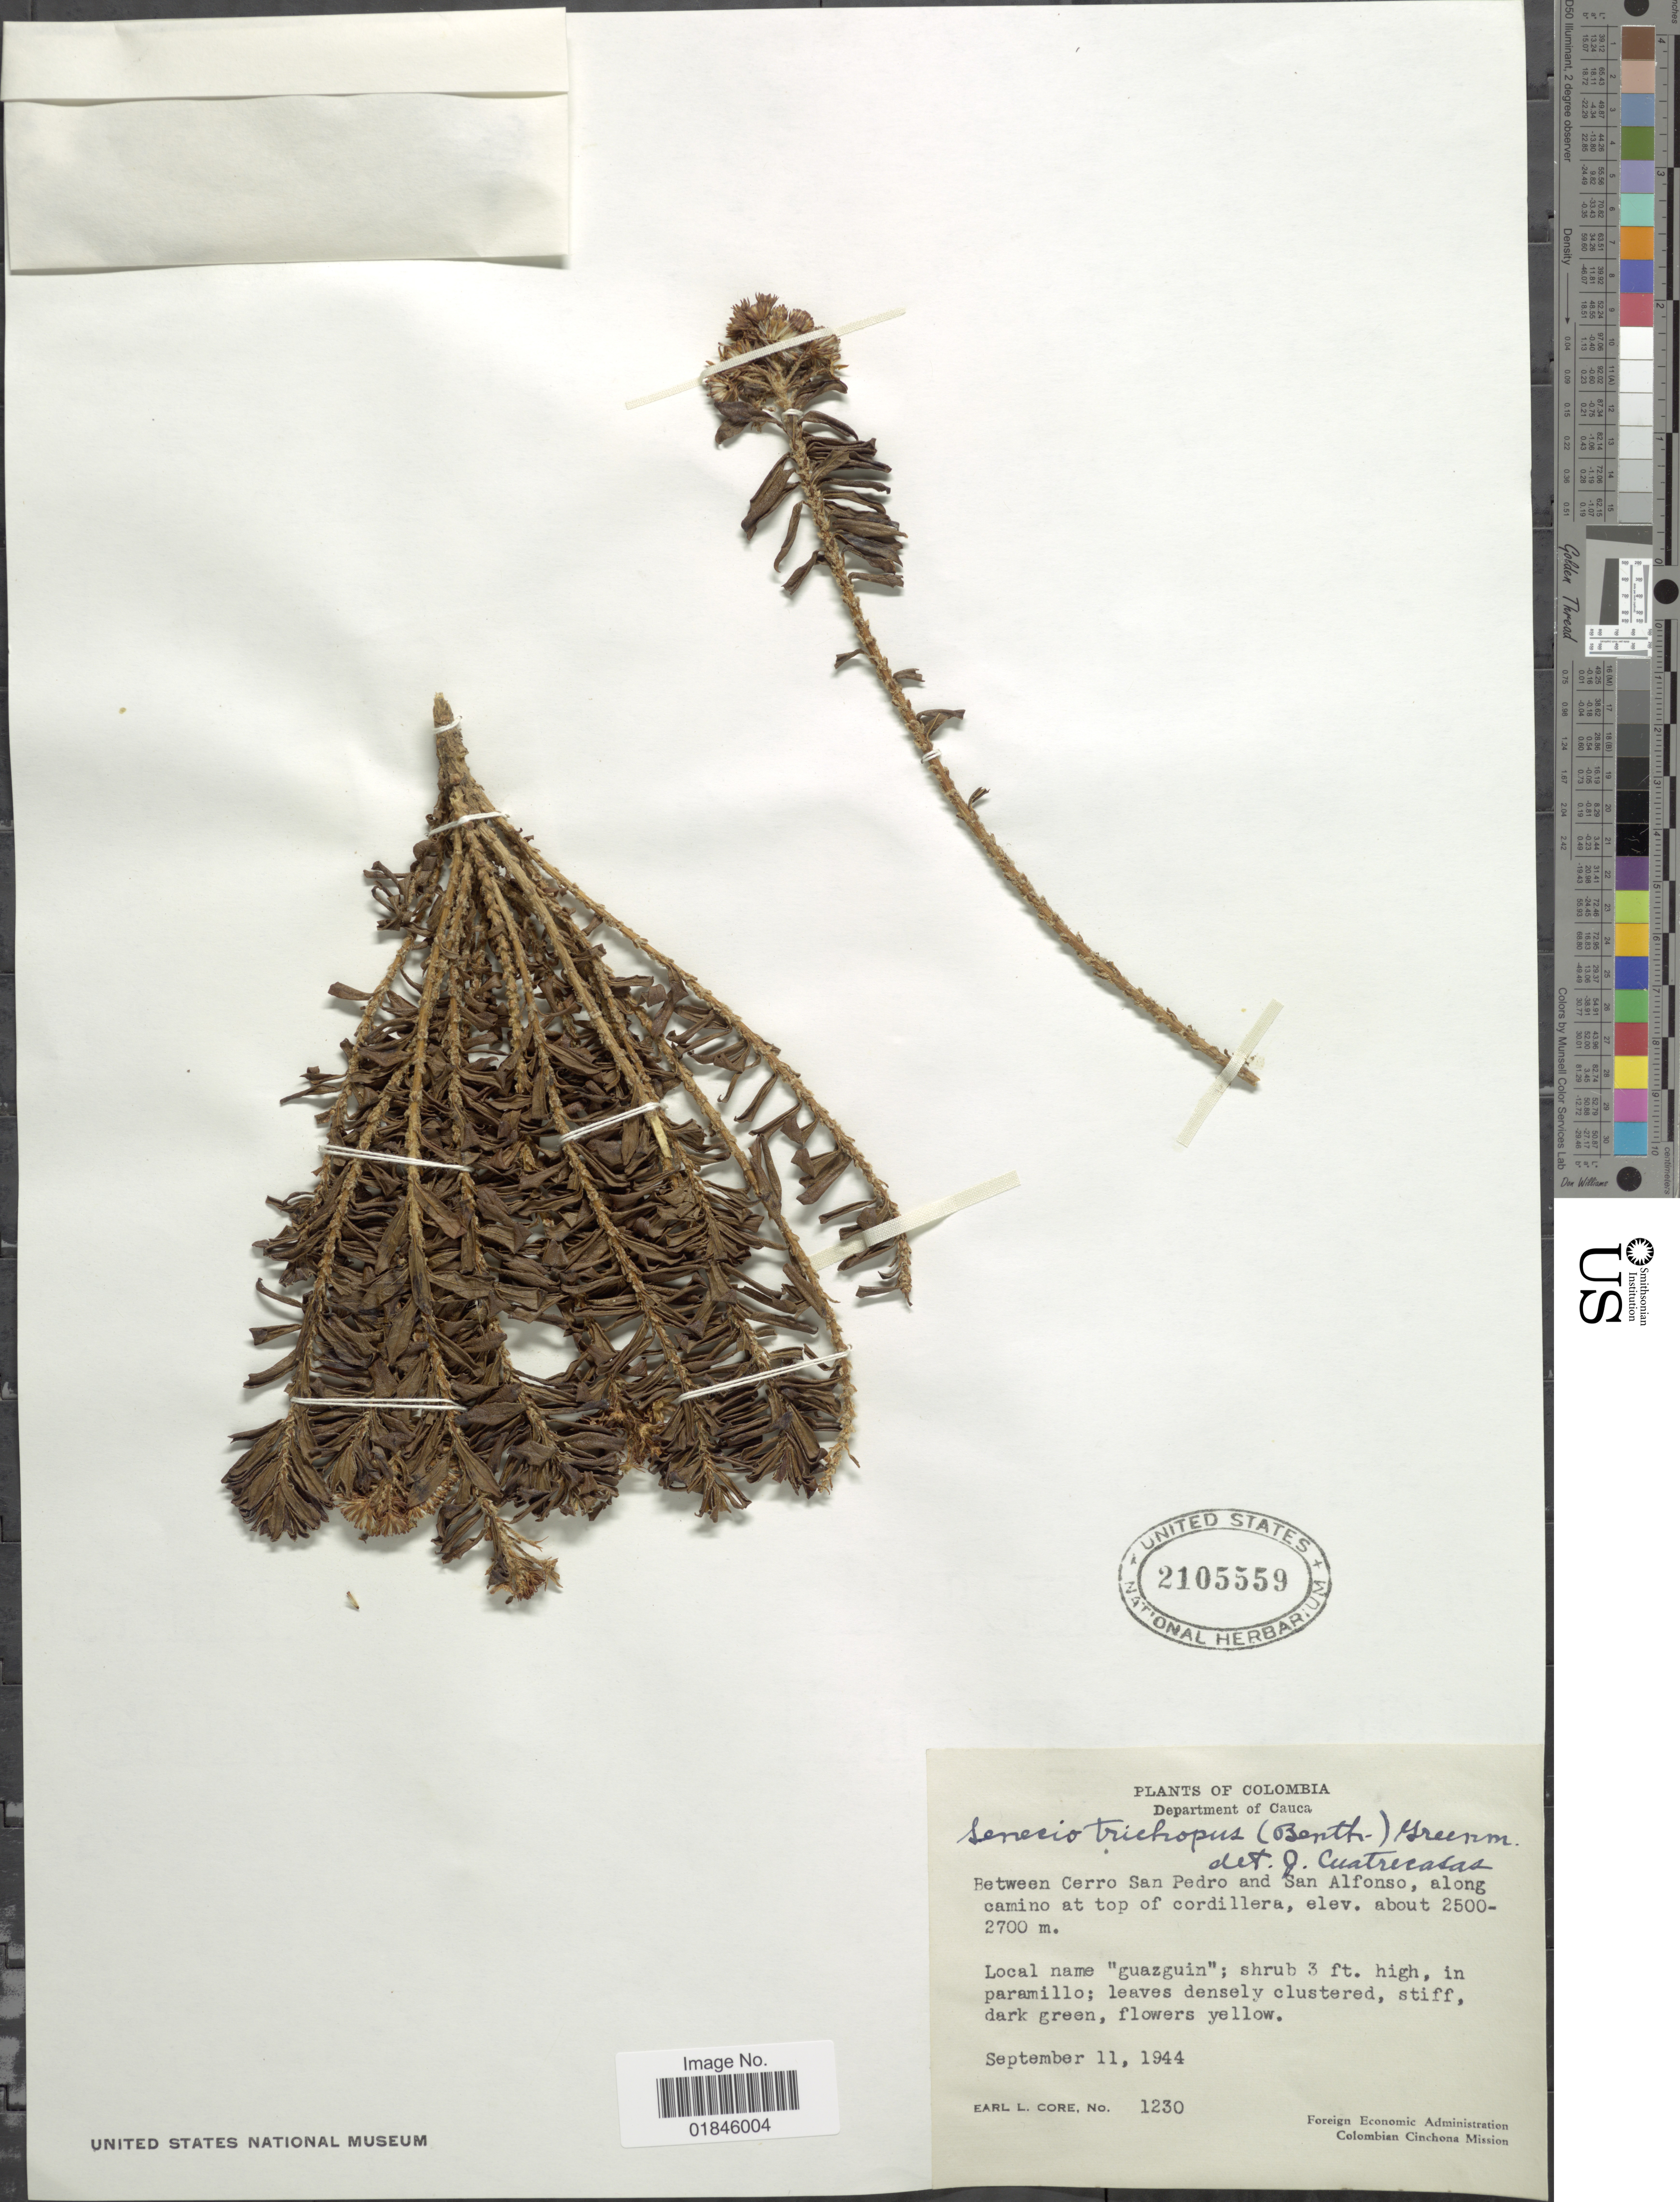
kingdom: Plantae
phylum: Tracheophyta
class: Magnoliopsida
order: Asterales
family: Asteraceae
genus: Pentacalia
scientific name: Pentacalia trichopus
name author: (Benth.) Cuatrec.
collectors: E. L. Core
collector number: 1230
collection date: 1944-09-11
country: Colombia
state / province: Cauca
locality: Department of Cauca. Between Cerro San Pedro and San Alfonso, along camino at top of cordillera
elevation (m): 2500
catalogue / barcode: US 2105559